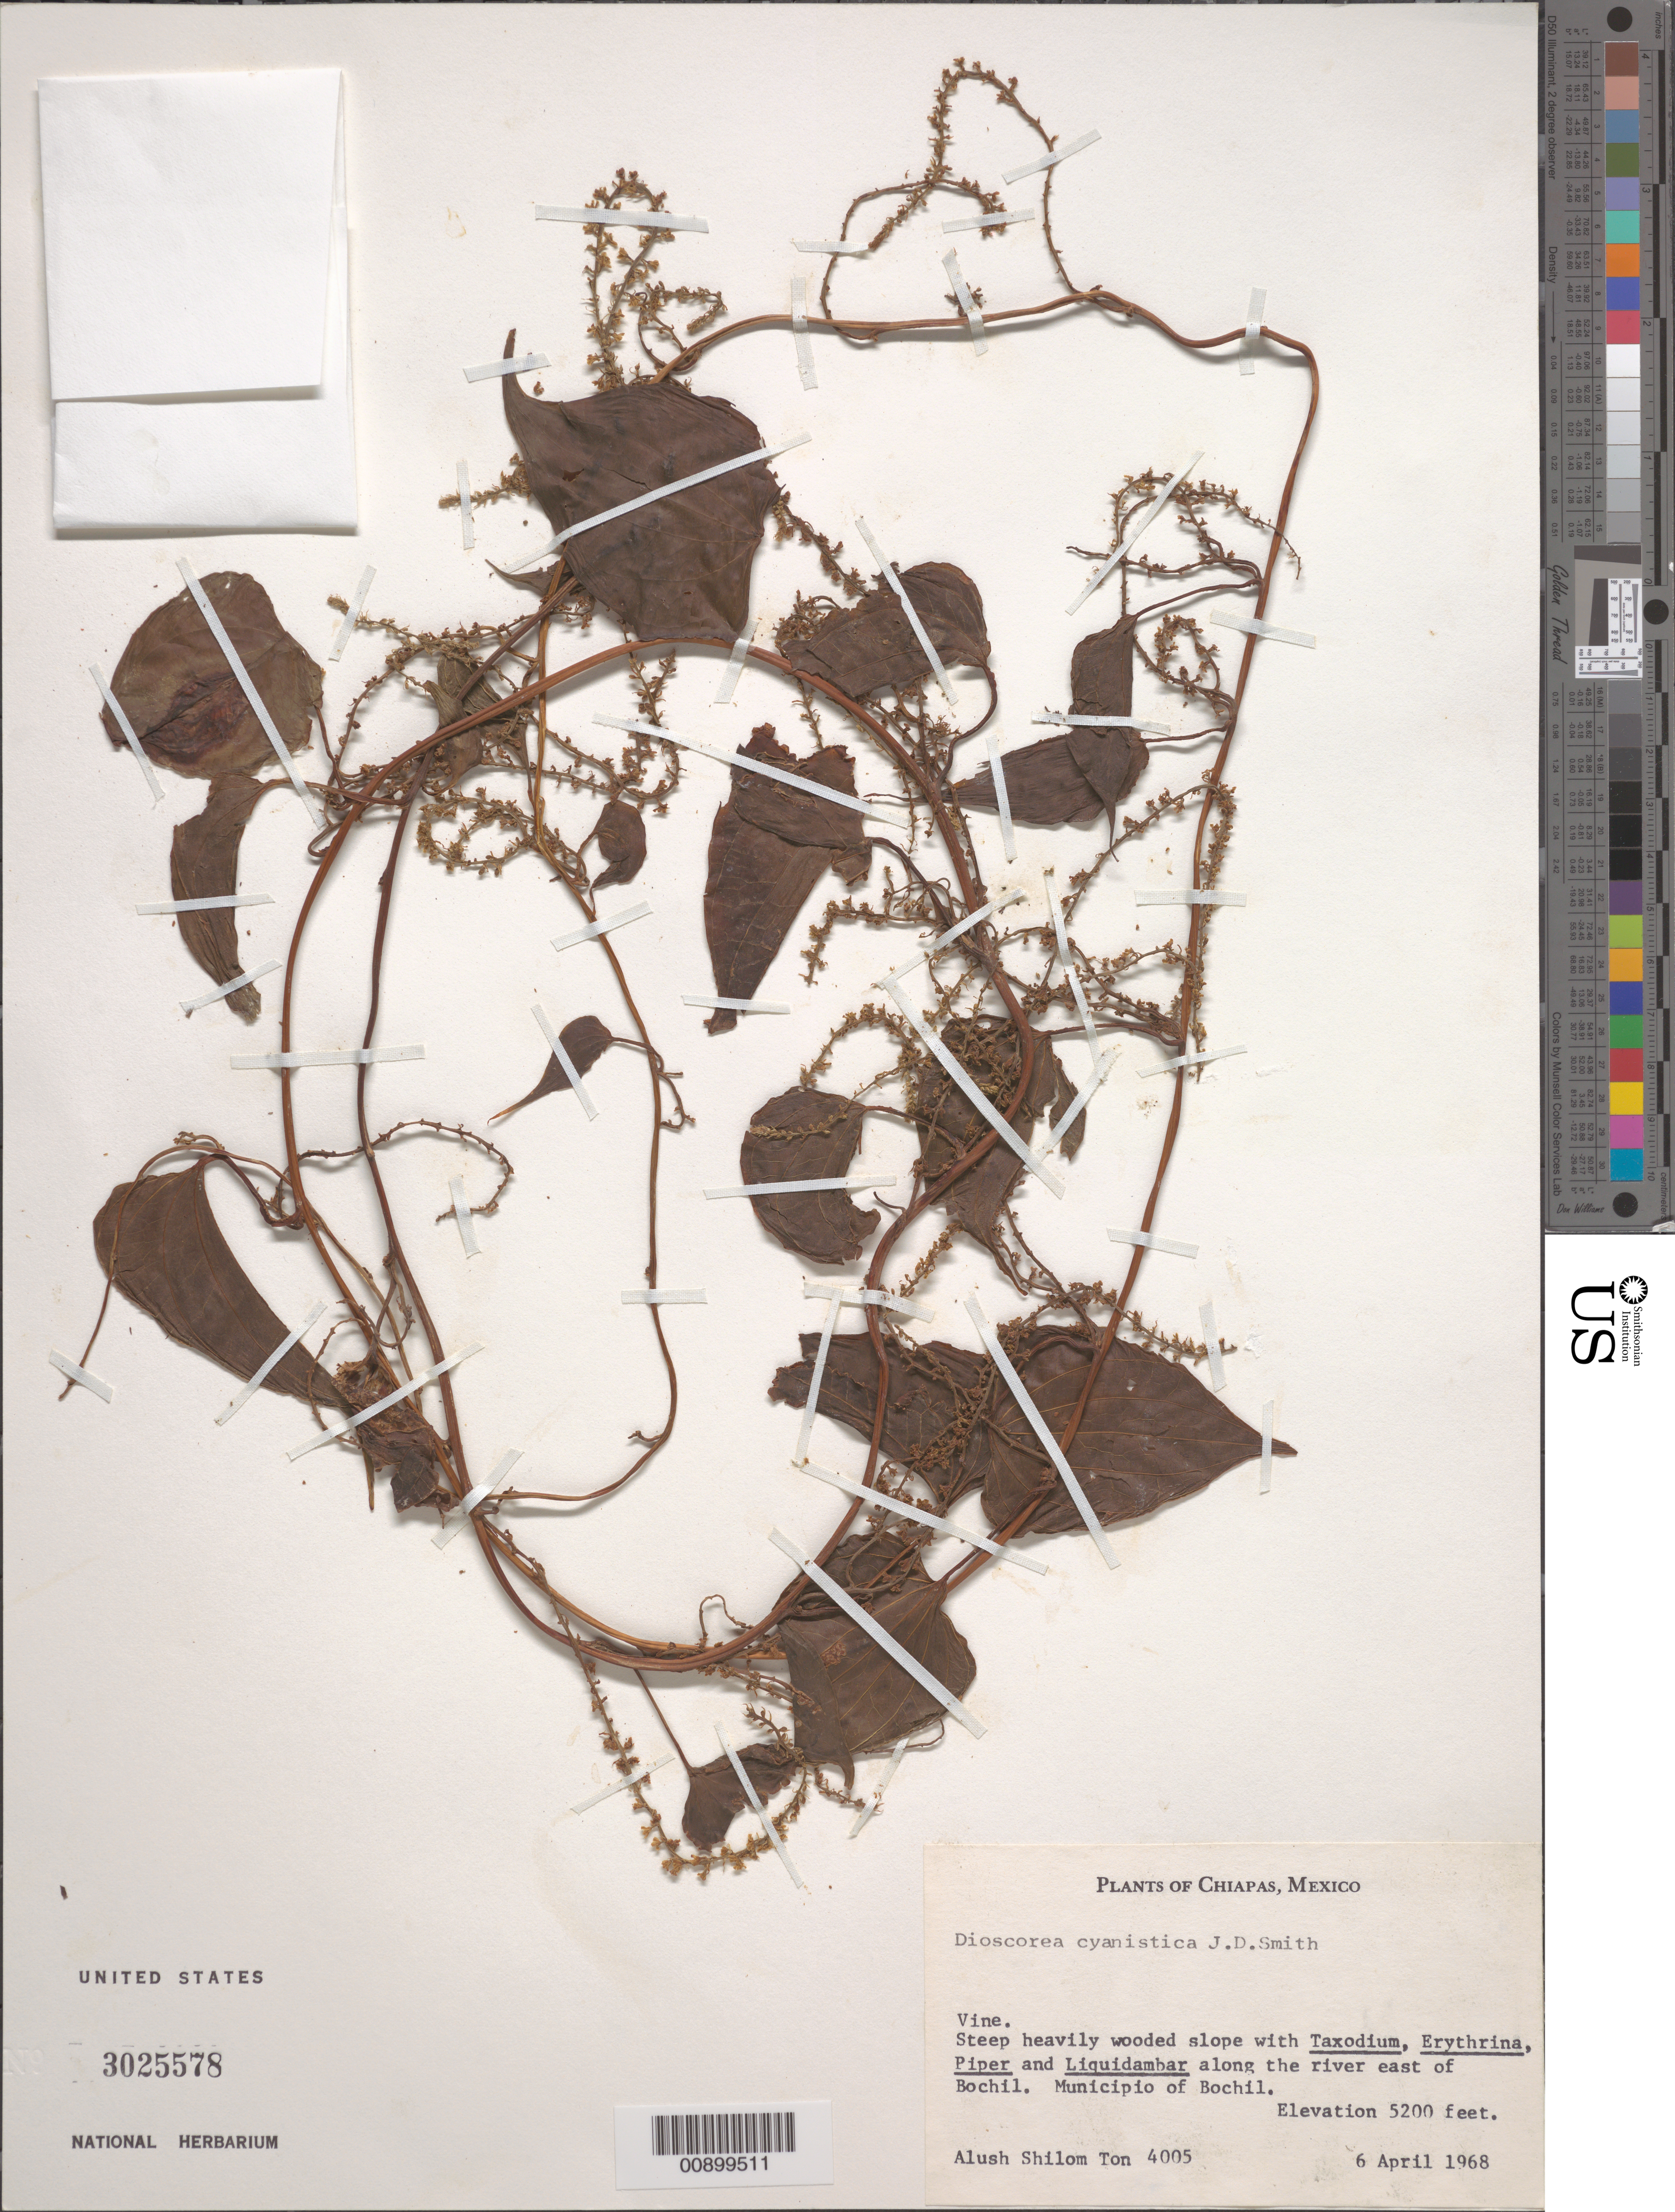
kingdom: Plantae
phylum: Tracheophyta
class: Liliopsida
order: Dioscoreales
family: Dioscoreaceae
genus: Dioscorea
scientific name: Dioscorea cyanisticta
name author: Donn. Sm.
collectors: A. Shilom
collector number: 4005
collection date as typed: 06 Apr 1968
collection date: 1968-04-06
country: Mexico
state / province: Chiapas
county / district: Bochil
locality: Along the river east of Bochil. Municipio of Bochil, Chiapas.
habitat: Steep heavily wooded slope with Taxodium, Erythrina, Piper and Liquidambar along river.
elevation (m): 1585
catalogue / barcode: US 3025578